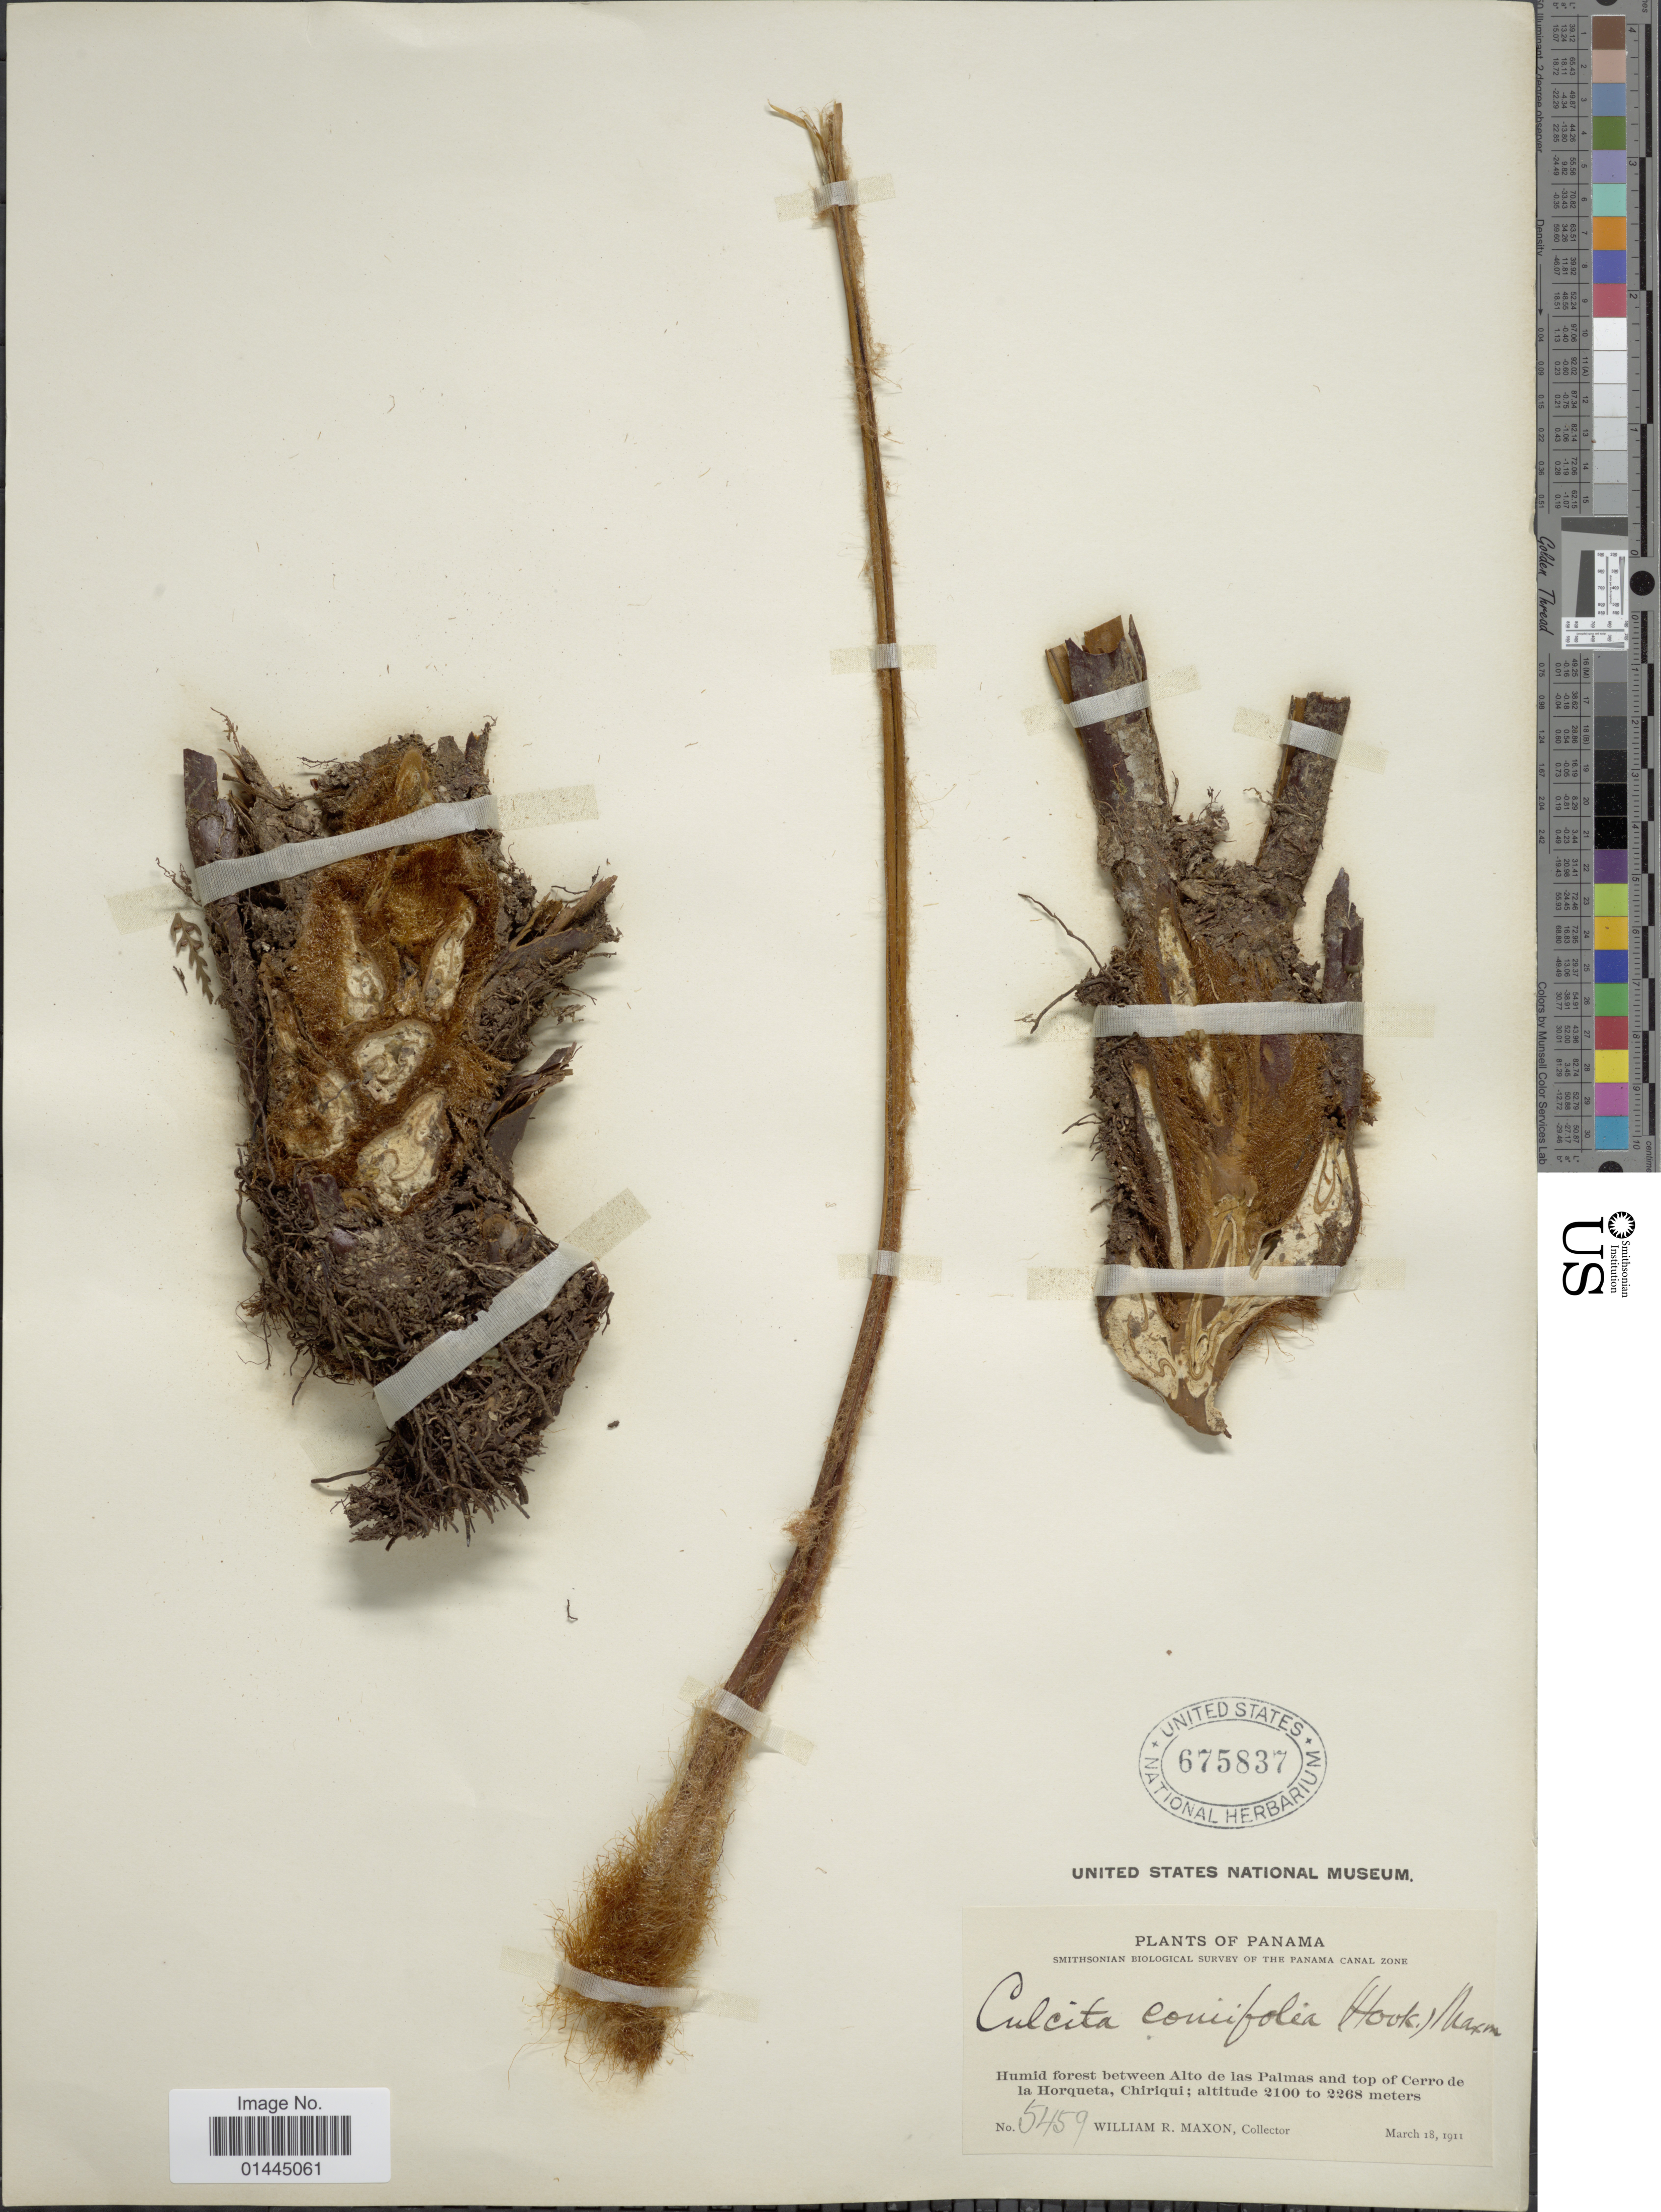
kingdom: Plantae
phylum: Tracheophyta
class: Polypodiopsida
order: Cyatheales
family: Culcitaceae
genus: Culcita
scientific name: Culcita coniifolia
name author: (Hook.) Maxon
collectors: W. R. Maxon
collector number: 5459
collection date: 1911-03-18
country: Panama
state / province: Chiriqui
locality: Panama Canal Zone, Humid forest between Alto de las Palmas and top of Cerro de la Horqueta.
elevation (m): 2100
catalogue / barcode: US 675837